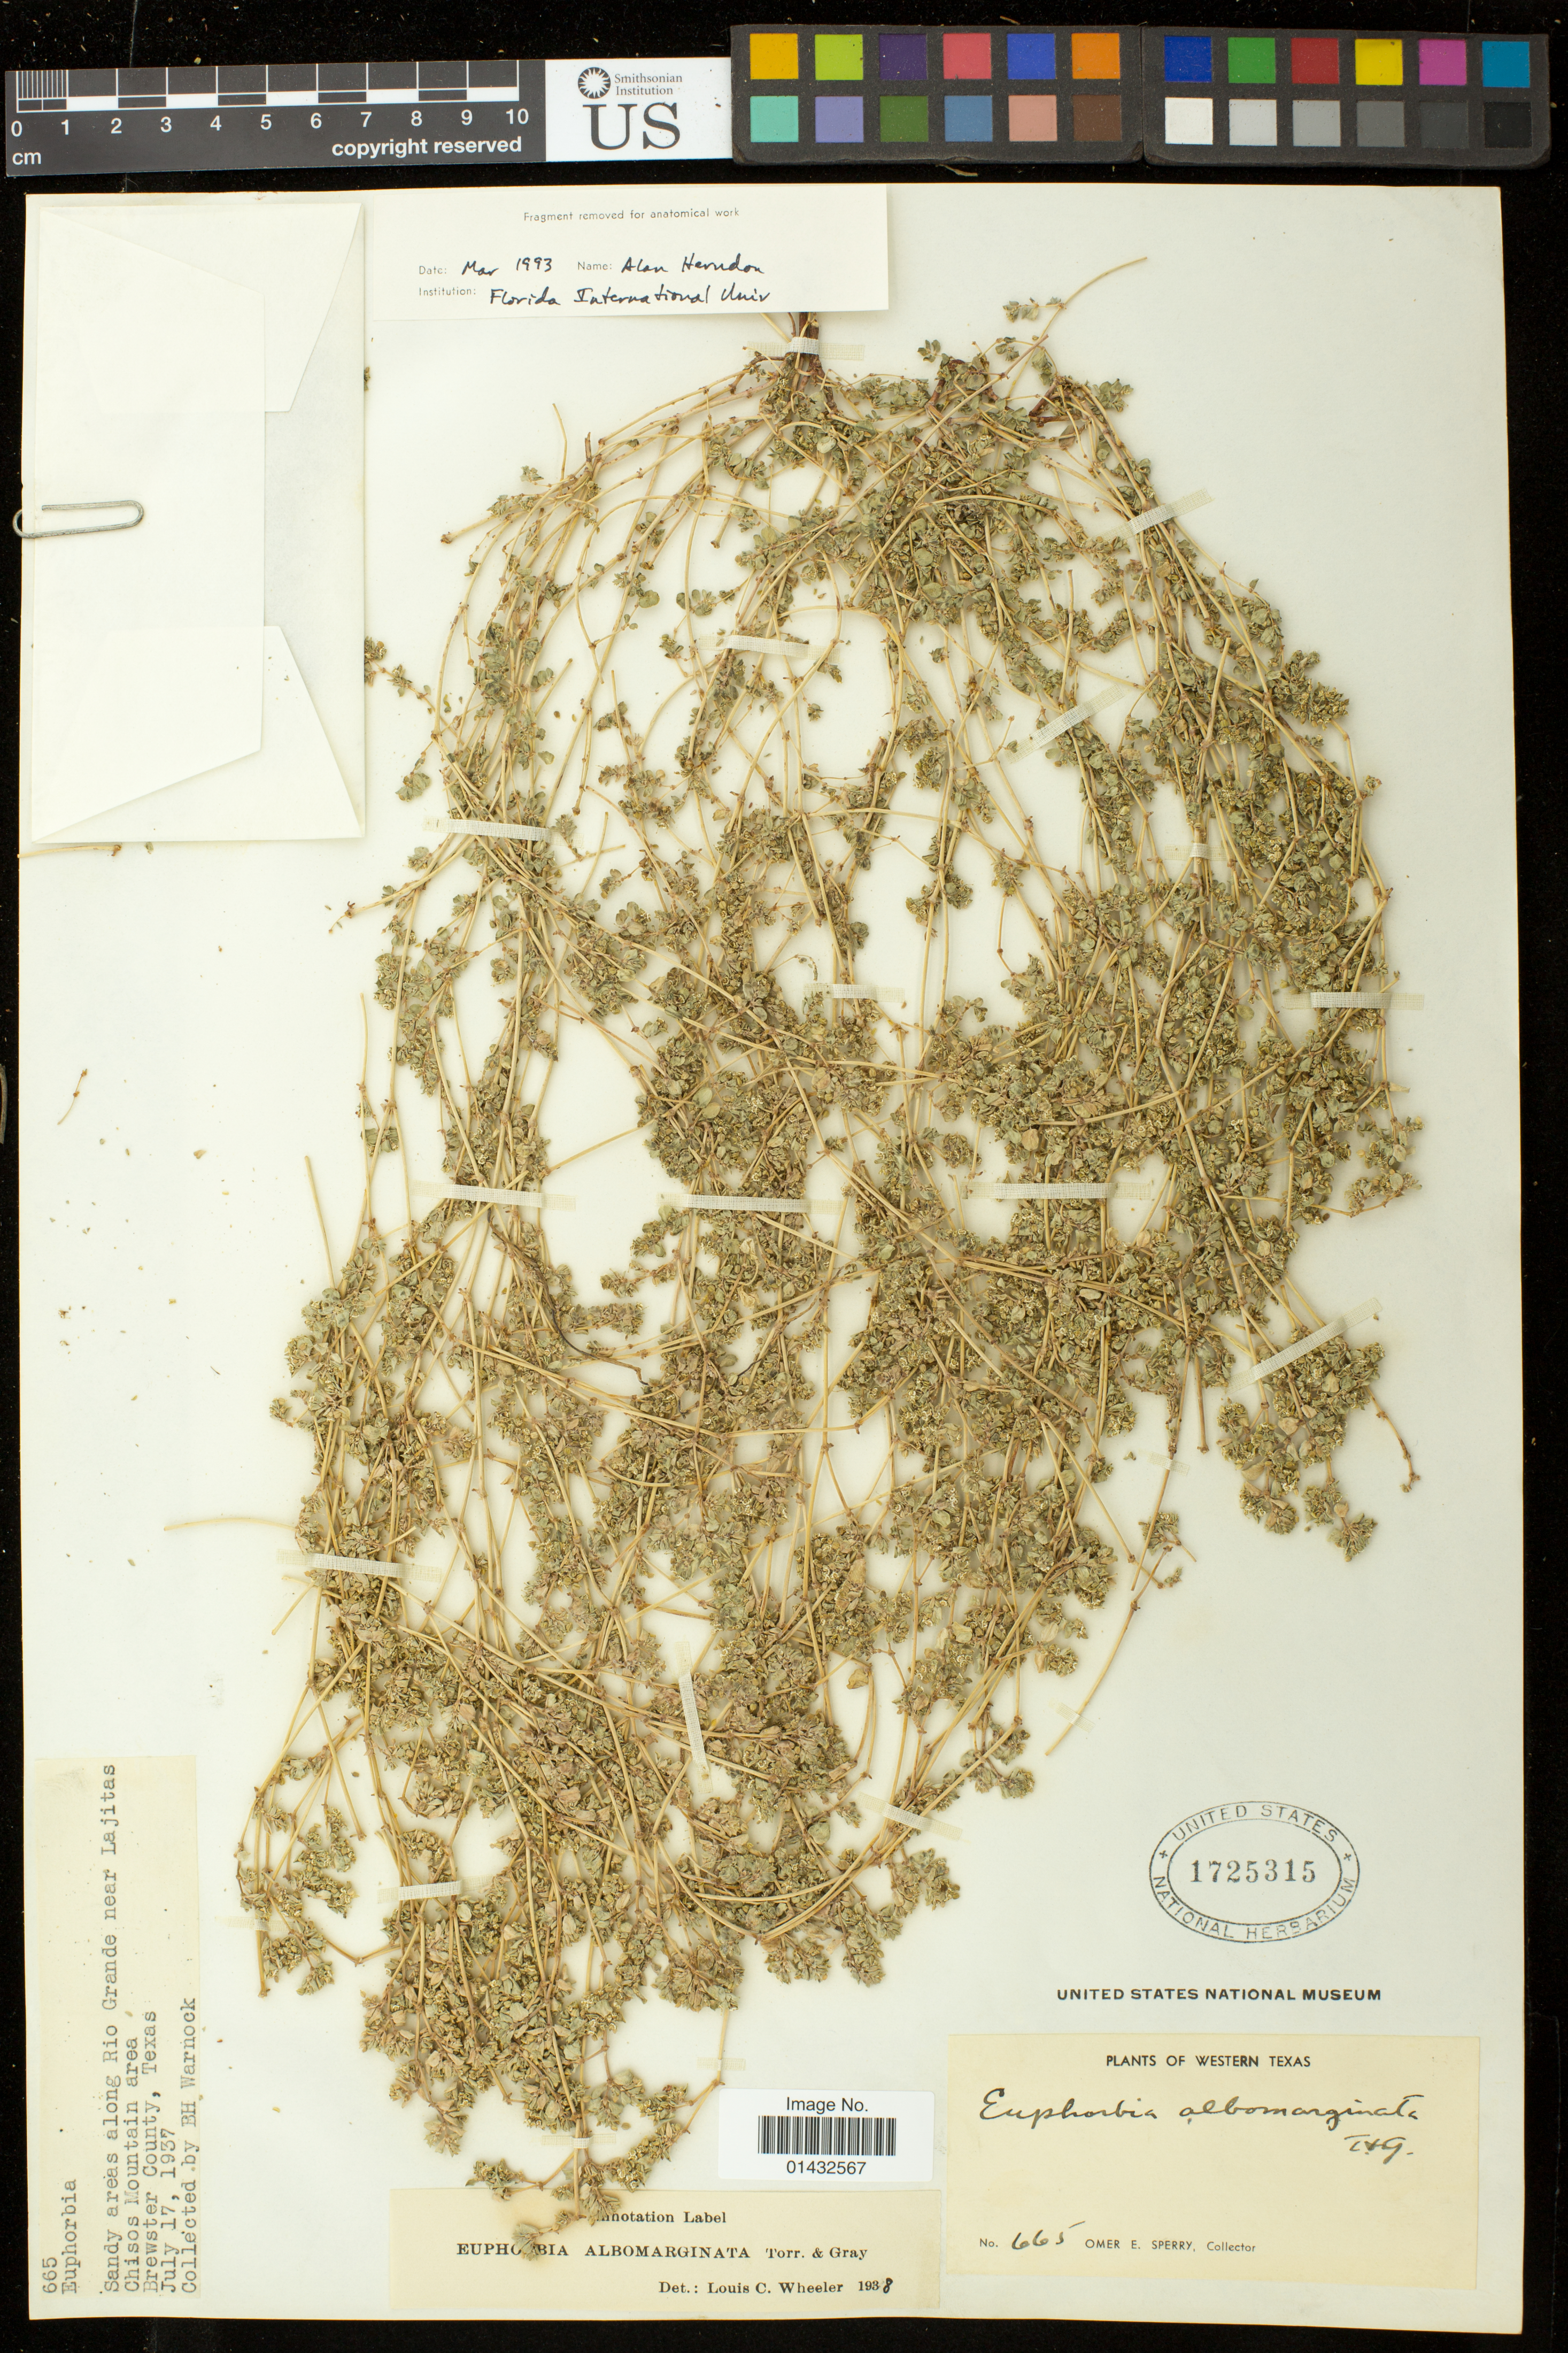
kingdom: Plantae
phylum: Tracheophyta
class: Magnoliopsida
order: Malpighiales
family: Euphorbiaceae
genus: Euphorbia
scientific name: Euphorbia albomarginata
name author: Torr. & A. Gray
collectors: B. H. Warnock & O. E. Sperry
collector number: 665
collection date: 1937-07-17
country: United States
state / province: Texas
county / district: Brewster Country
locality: along Rio Grande near Lajitas Chisos Mountain area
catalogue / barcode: US 1725315